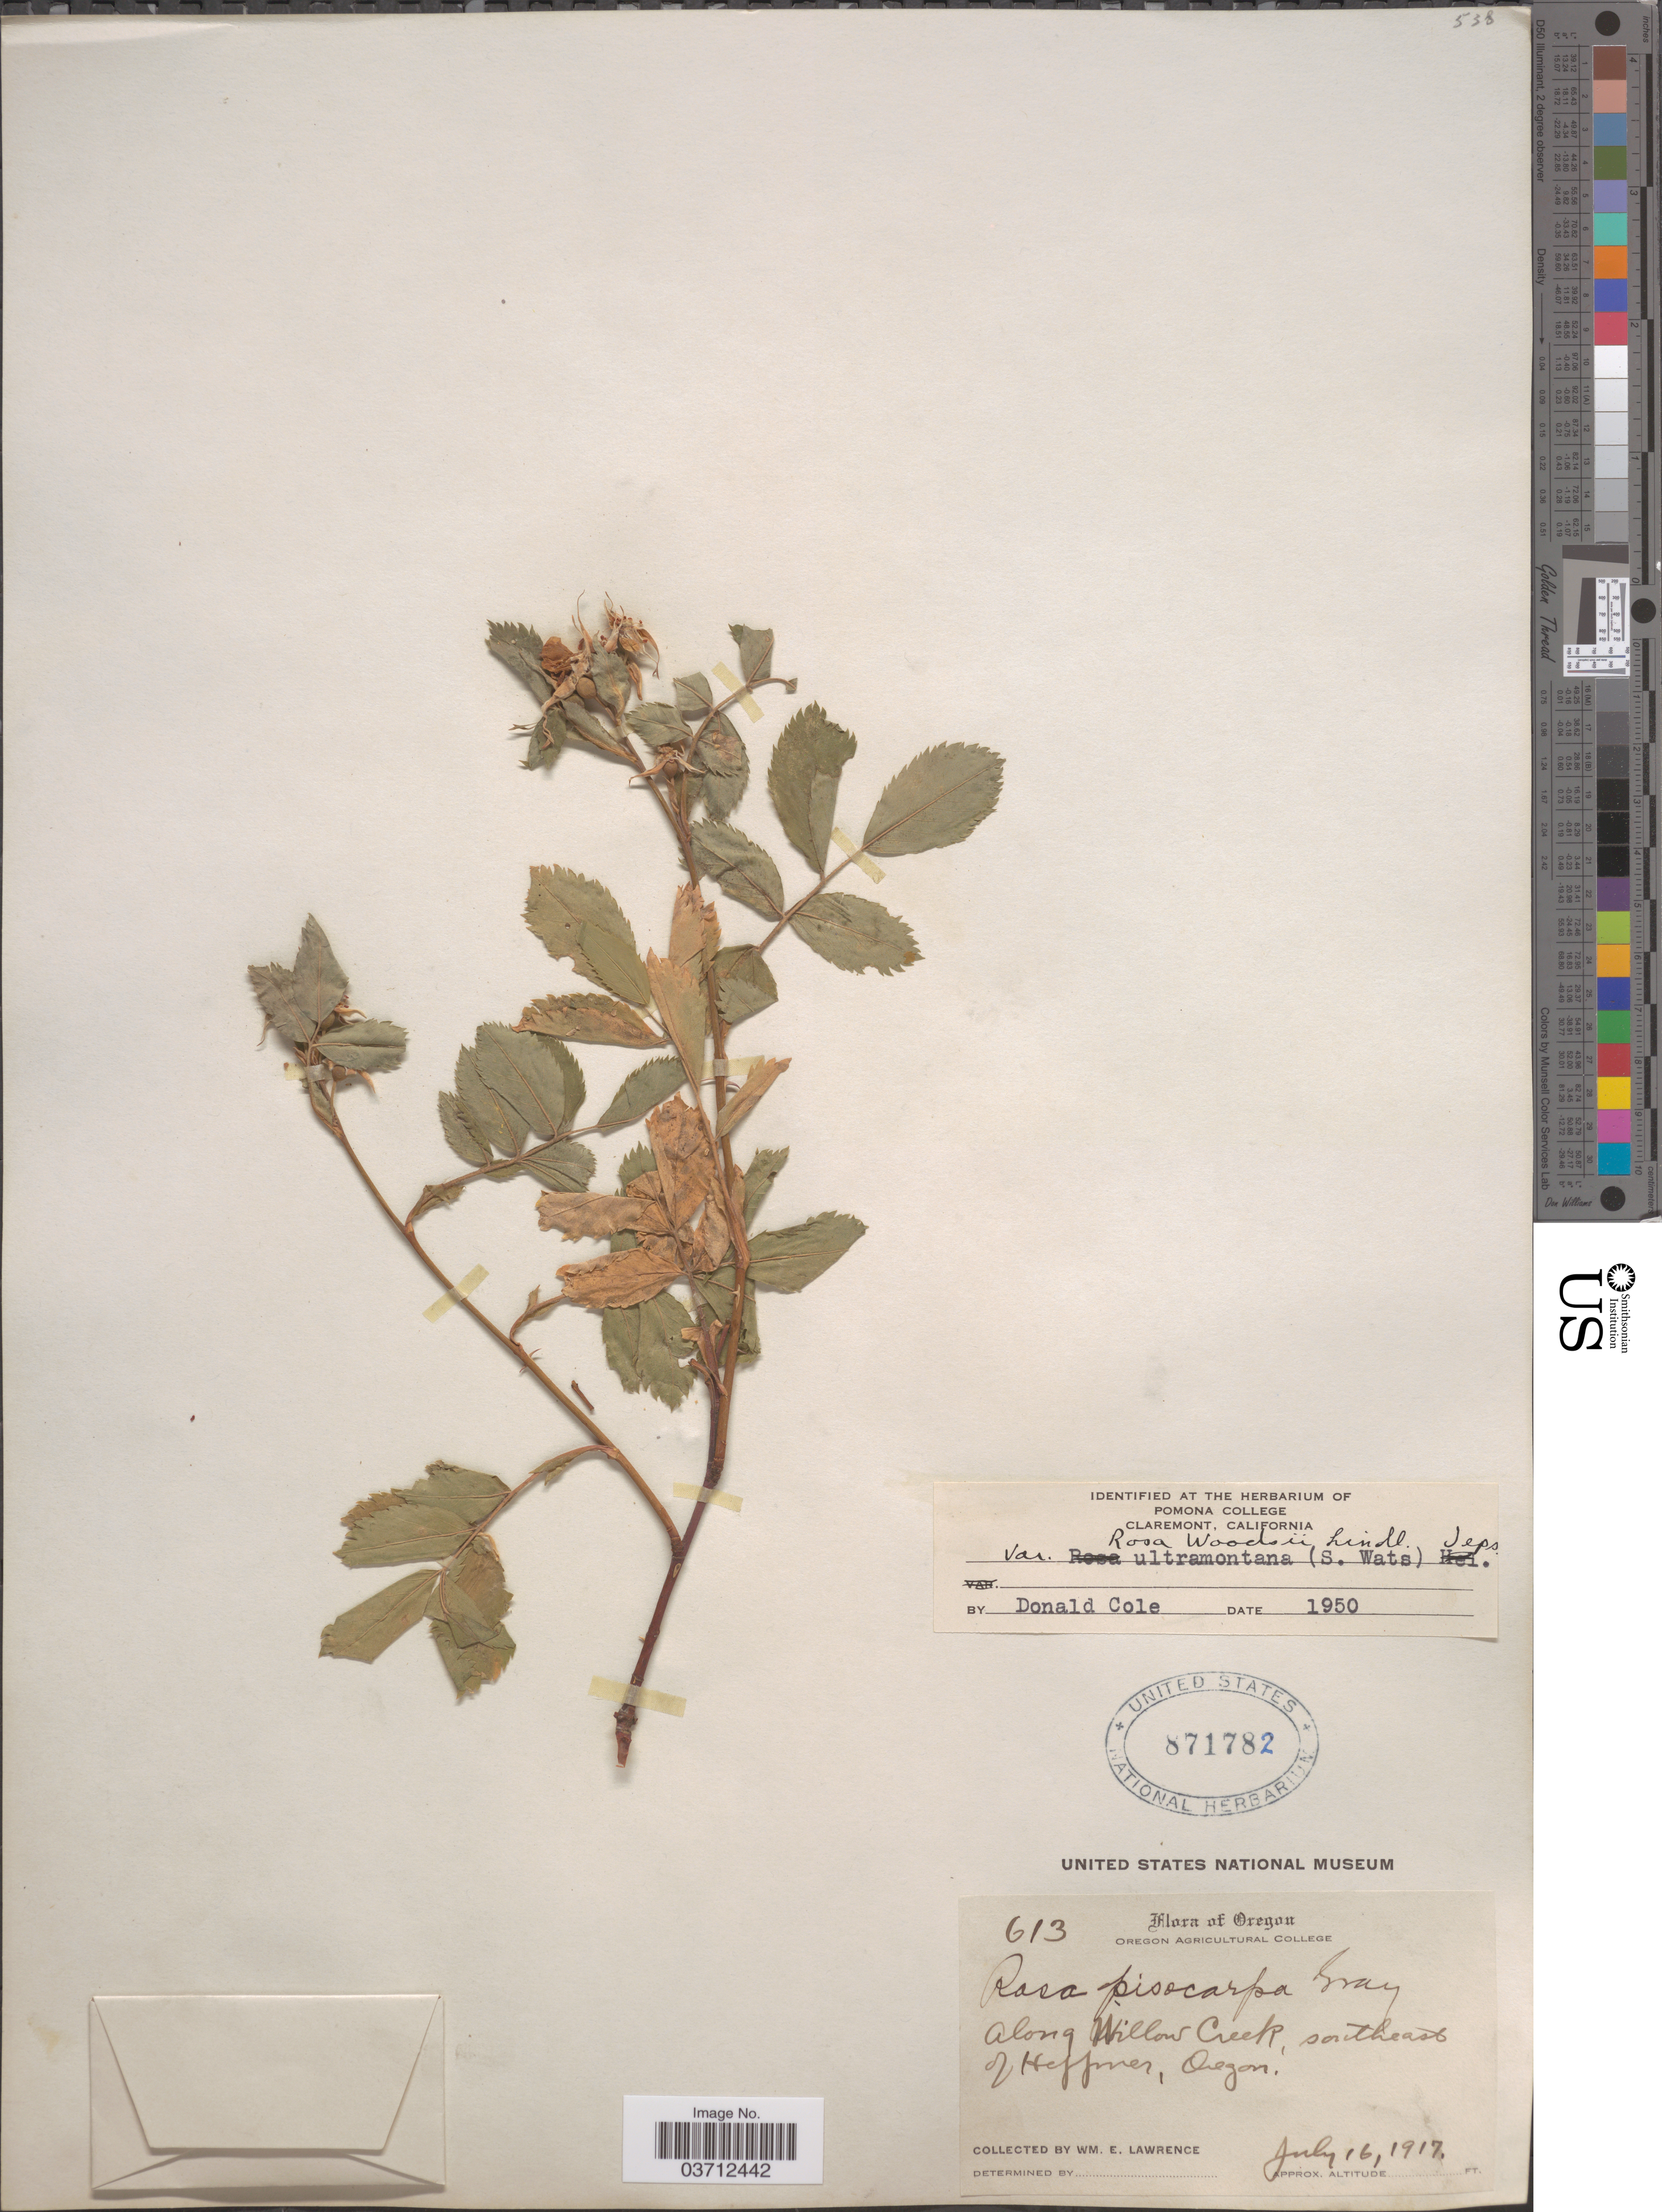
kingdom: Plantae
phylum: Tracheophyta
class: Magnoliopsida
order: Rosales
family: Rosaceae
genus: Rosa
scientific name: Rosa woodsii var. ultramontana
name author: Lindl.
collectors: W. Lawrence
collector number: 613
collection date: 1917-07-16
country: United States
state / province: Oregon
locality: Along Willow Creek, southeast of Heffner.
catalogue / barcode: US 871782